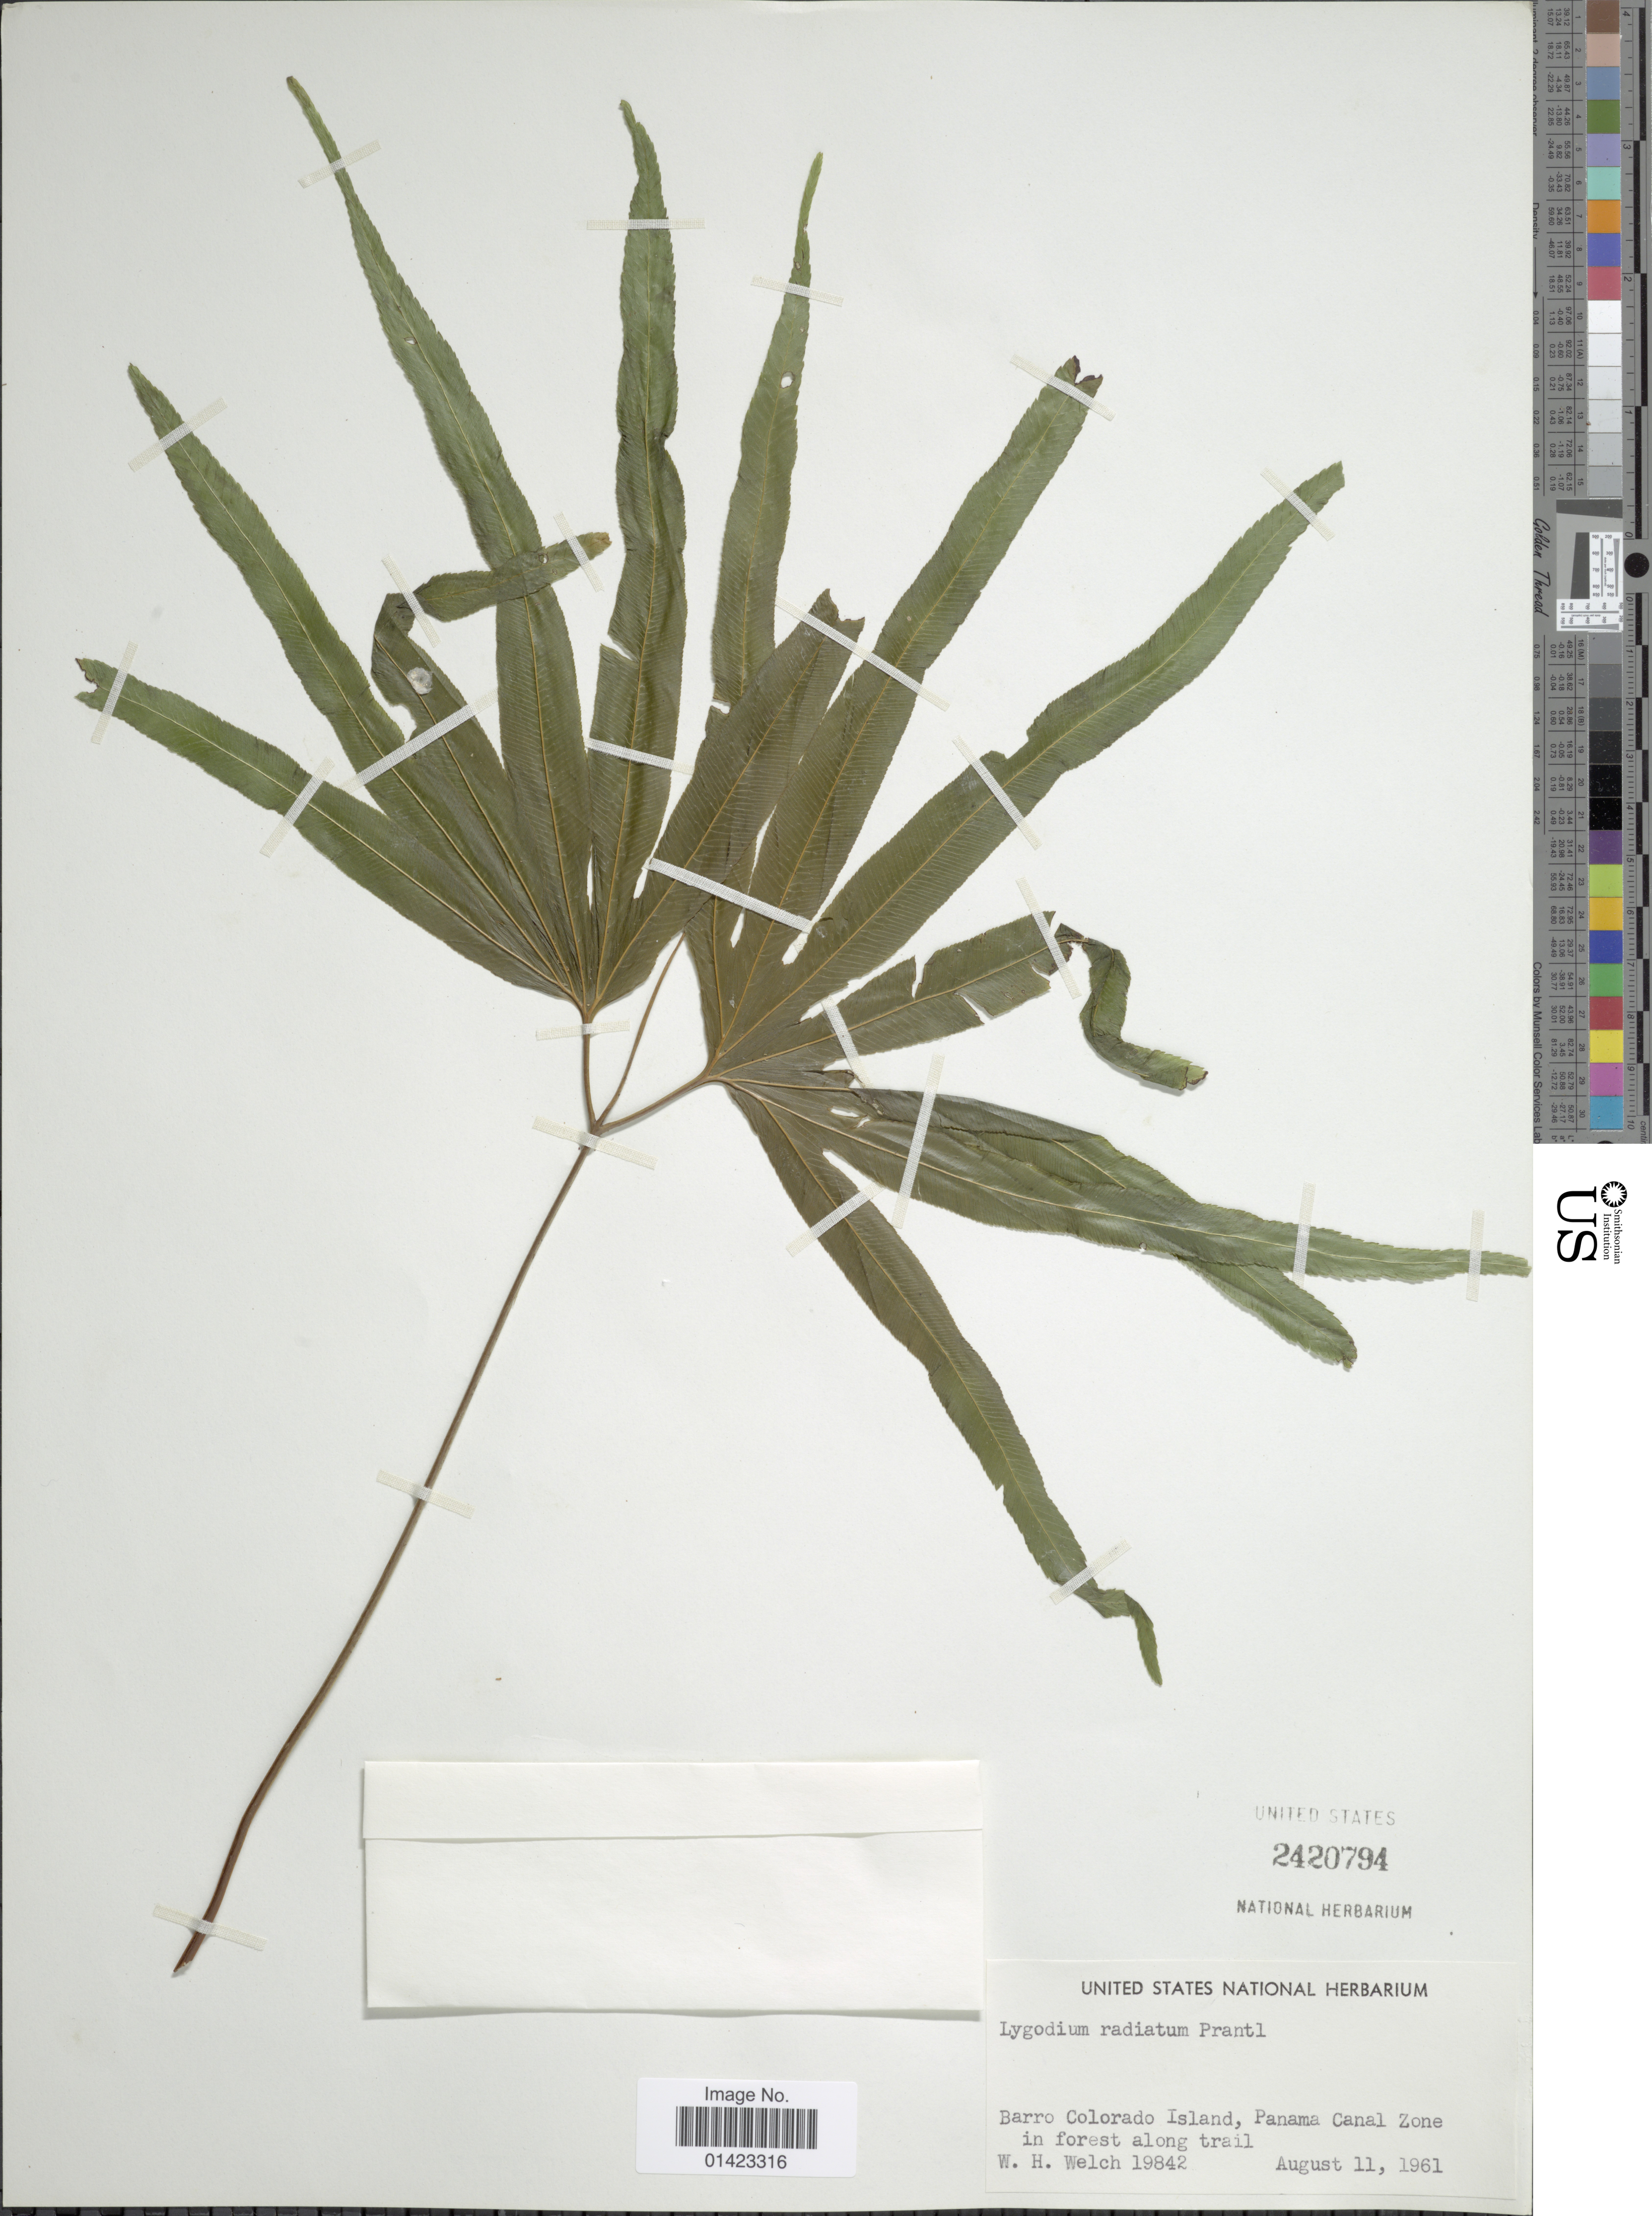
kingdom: Plantae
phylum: Tracheophyta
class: Polypodiopsida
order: Schizaeales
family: Lygodiaceae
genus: Lygodium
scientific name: Lygodium radiatum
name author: Prantl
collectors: W. H. Welch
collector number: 19842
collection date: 1961-08-11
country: Panama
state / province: Panamá Oeste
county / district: Canal Zone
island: Barro Colorado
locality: Barro Colorado Island, Panama Canal Zone in forest along trail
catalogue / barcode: US 2420794